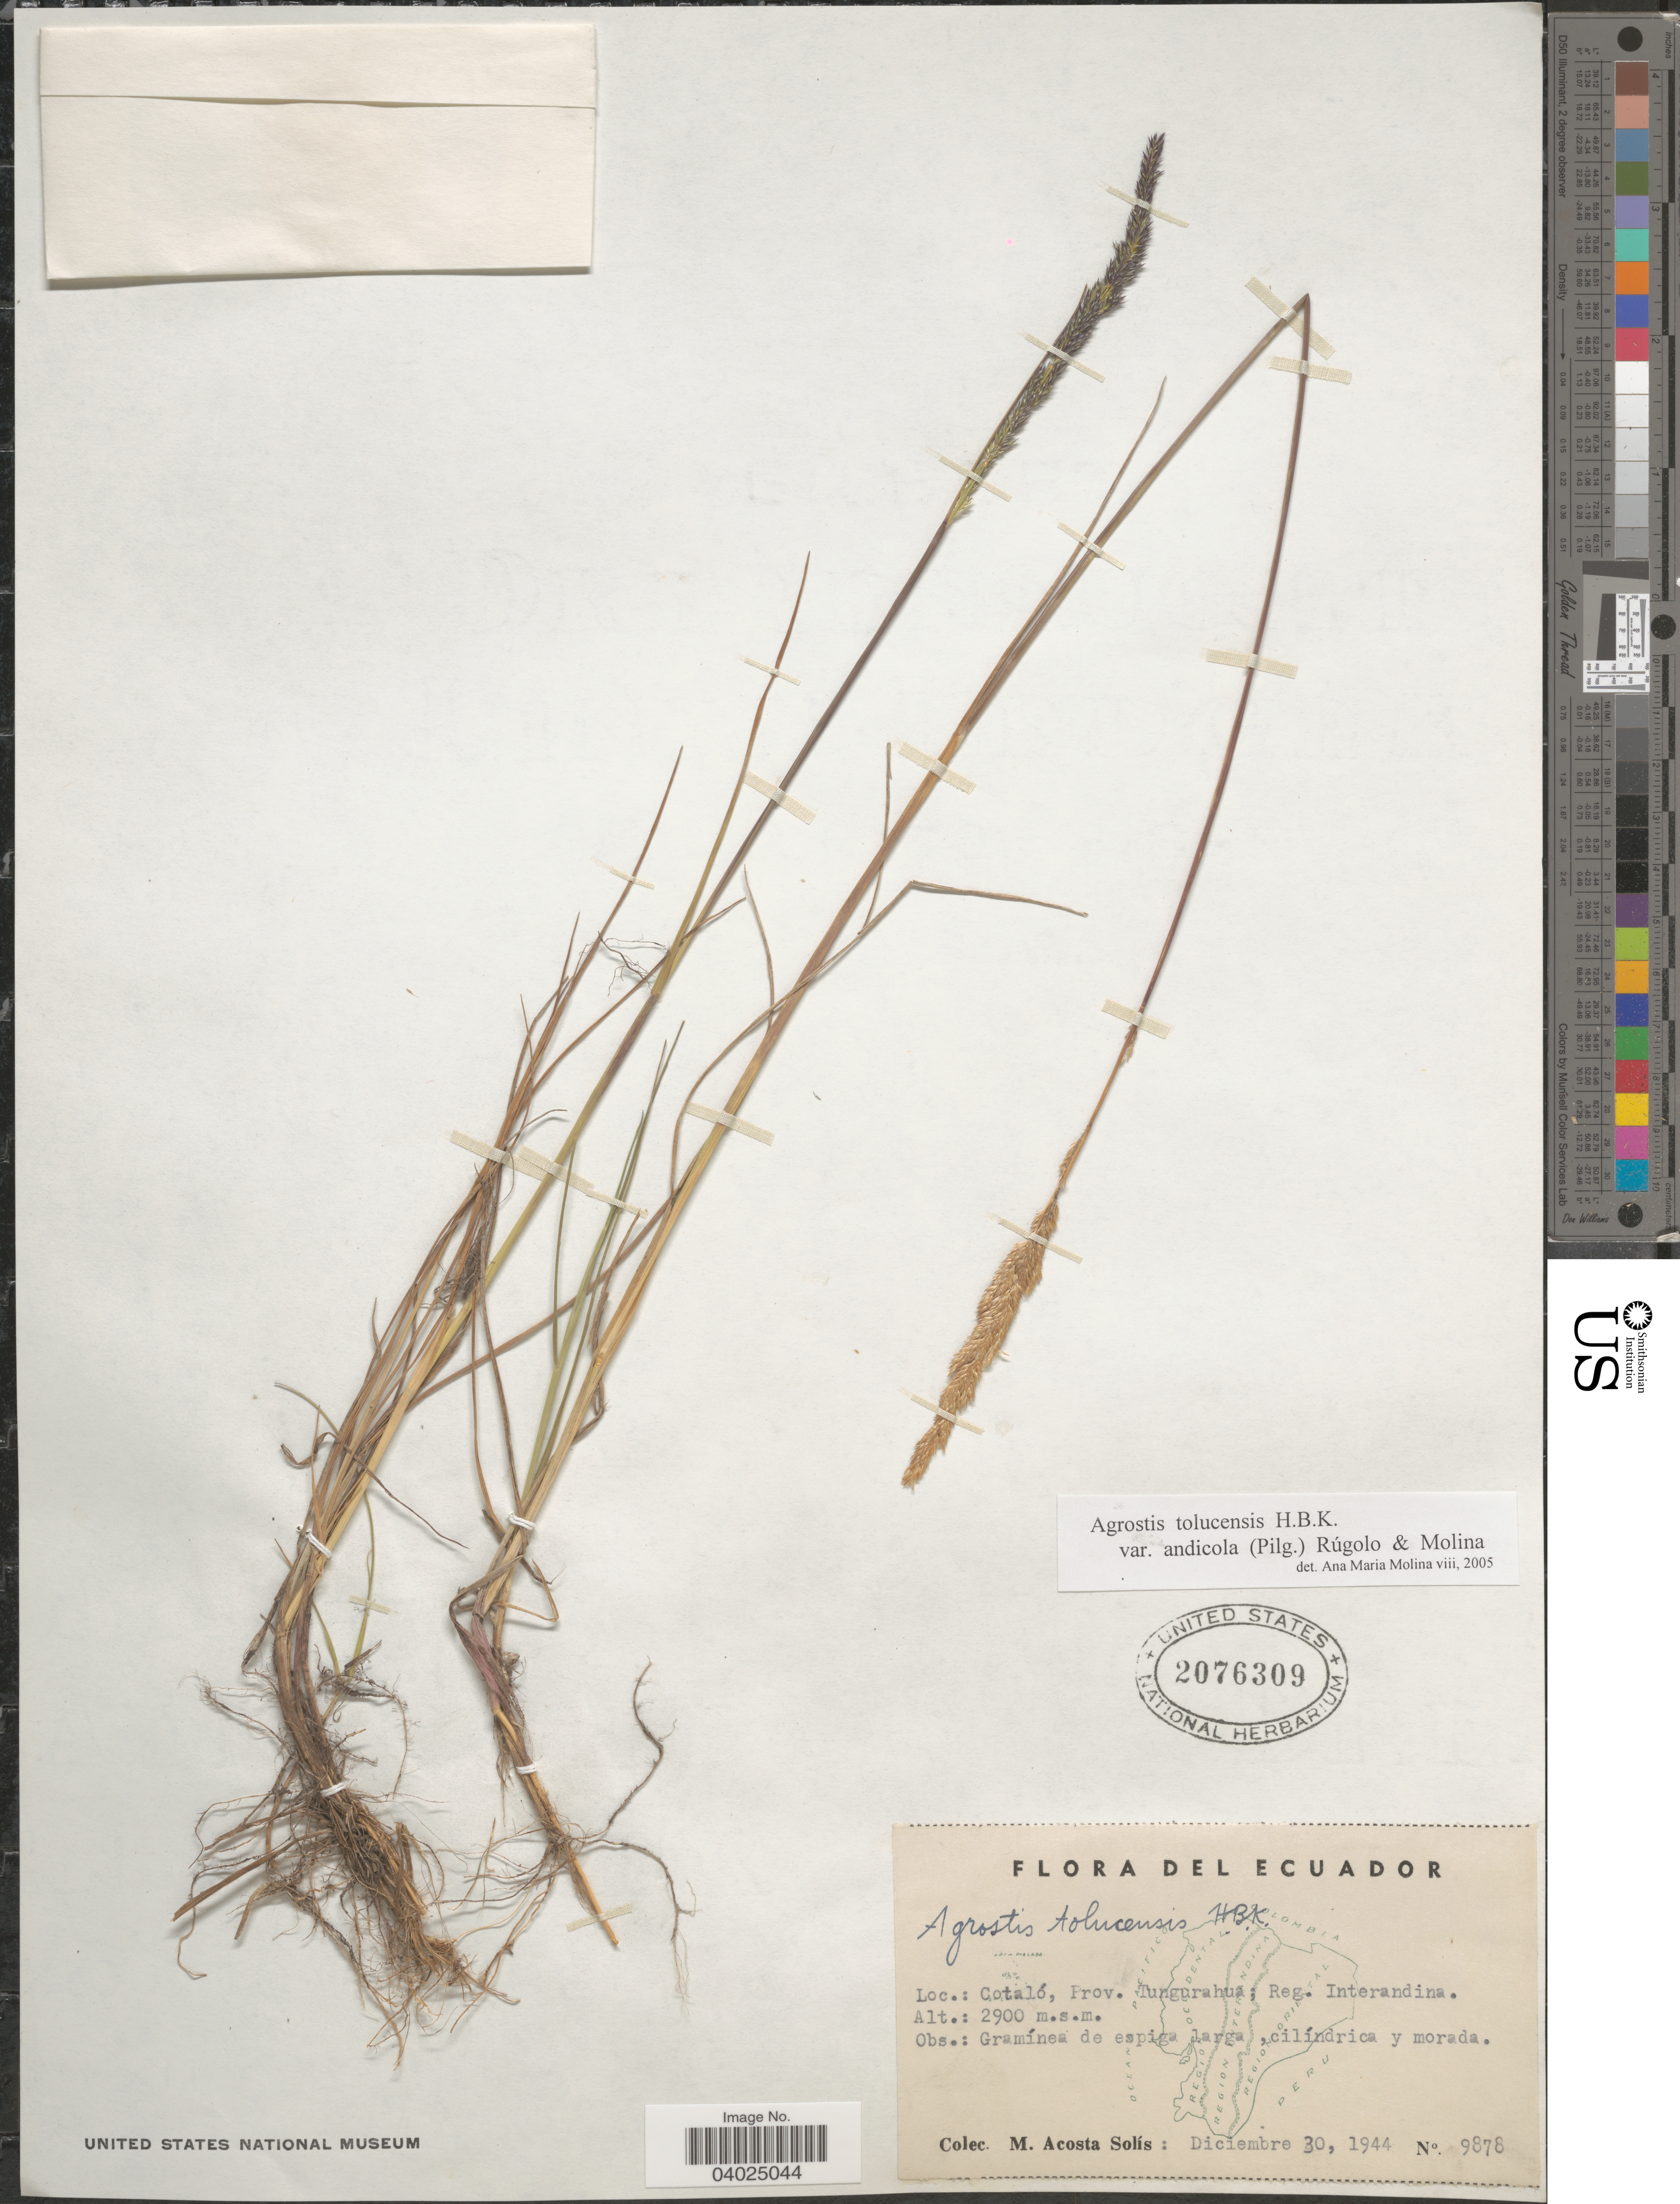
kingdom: Plantae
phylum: Tracheophyta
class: Liliopsida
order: Poales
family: Poaceae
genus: Agrostis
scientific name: Agrostis tolucensis var. andicola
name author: (Pilg.) Rúgolo & A.M. Molina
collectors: M. Acosta Solis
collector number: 9878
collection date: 1944-12-30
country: Ecuador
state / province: Tungurahua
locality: Cotaló; Reg. Interandina.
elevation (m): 2900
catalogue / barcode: US 2076309